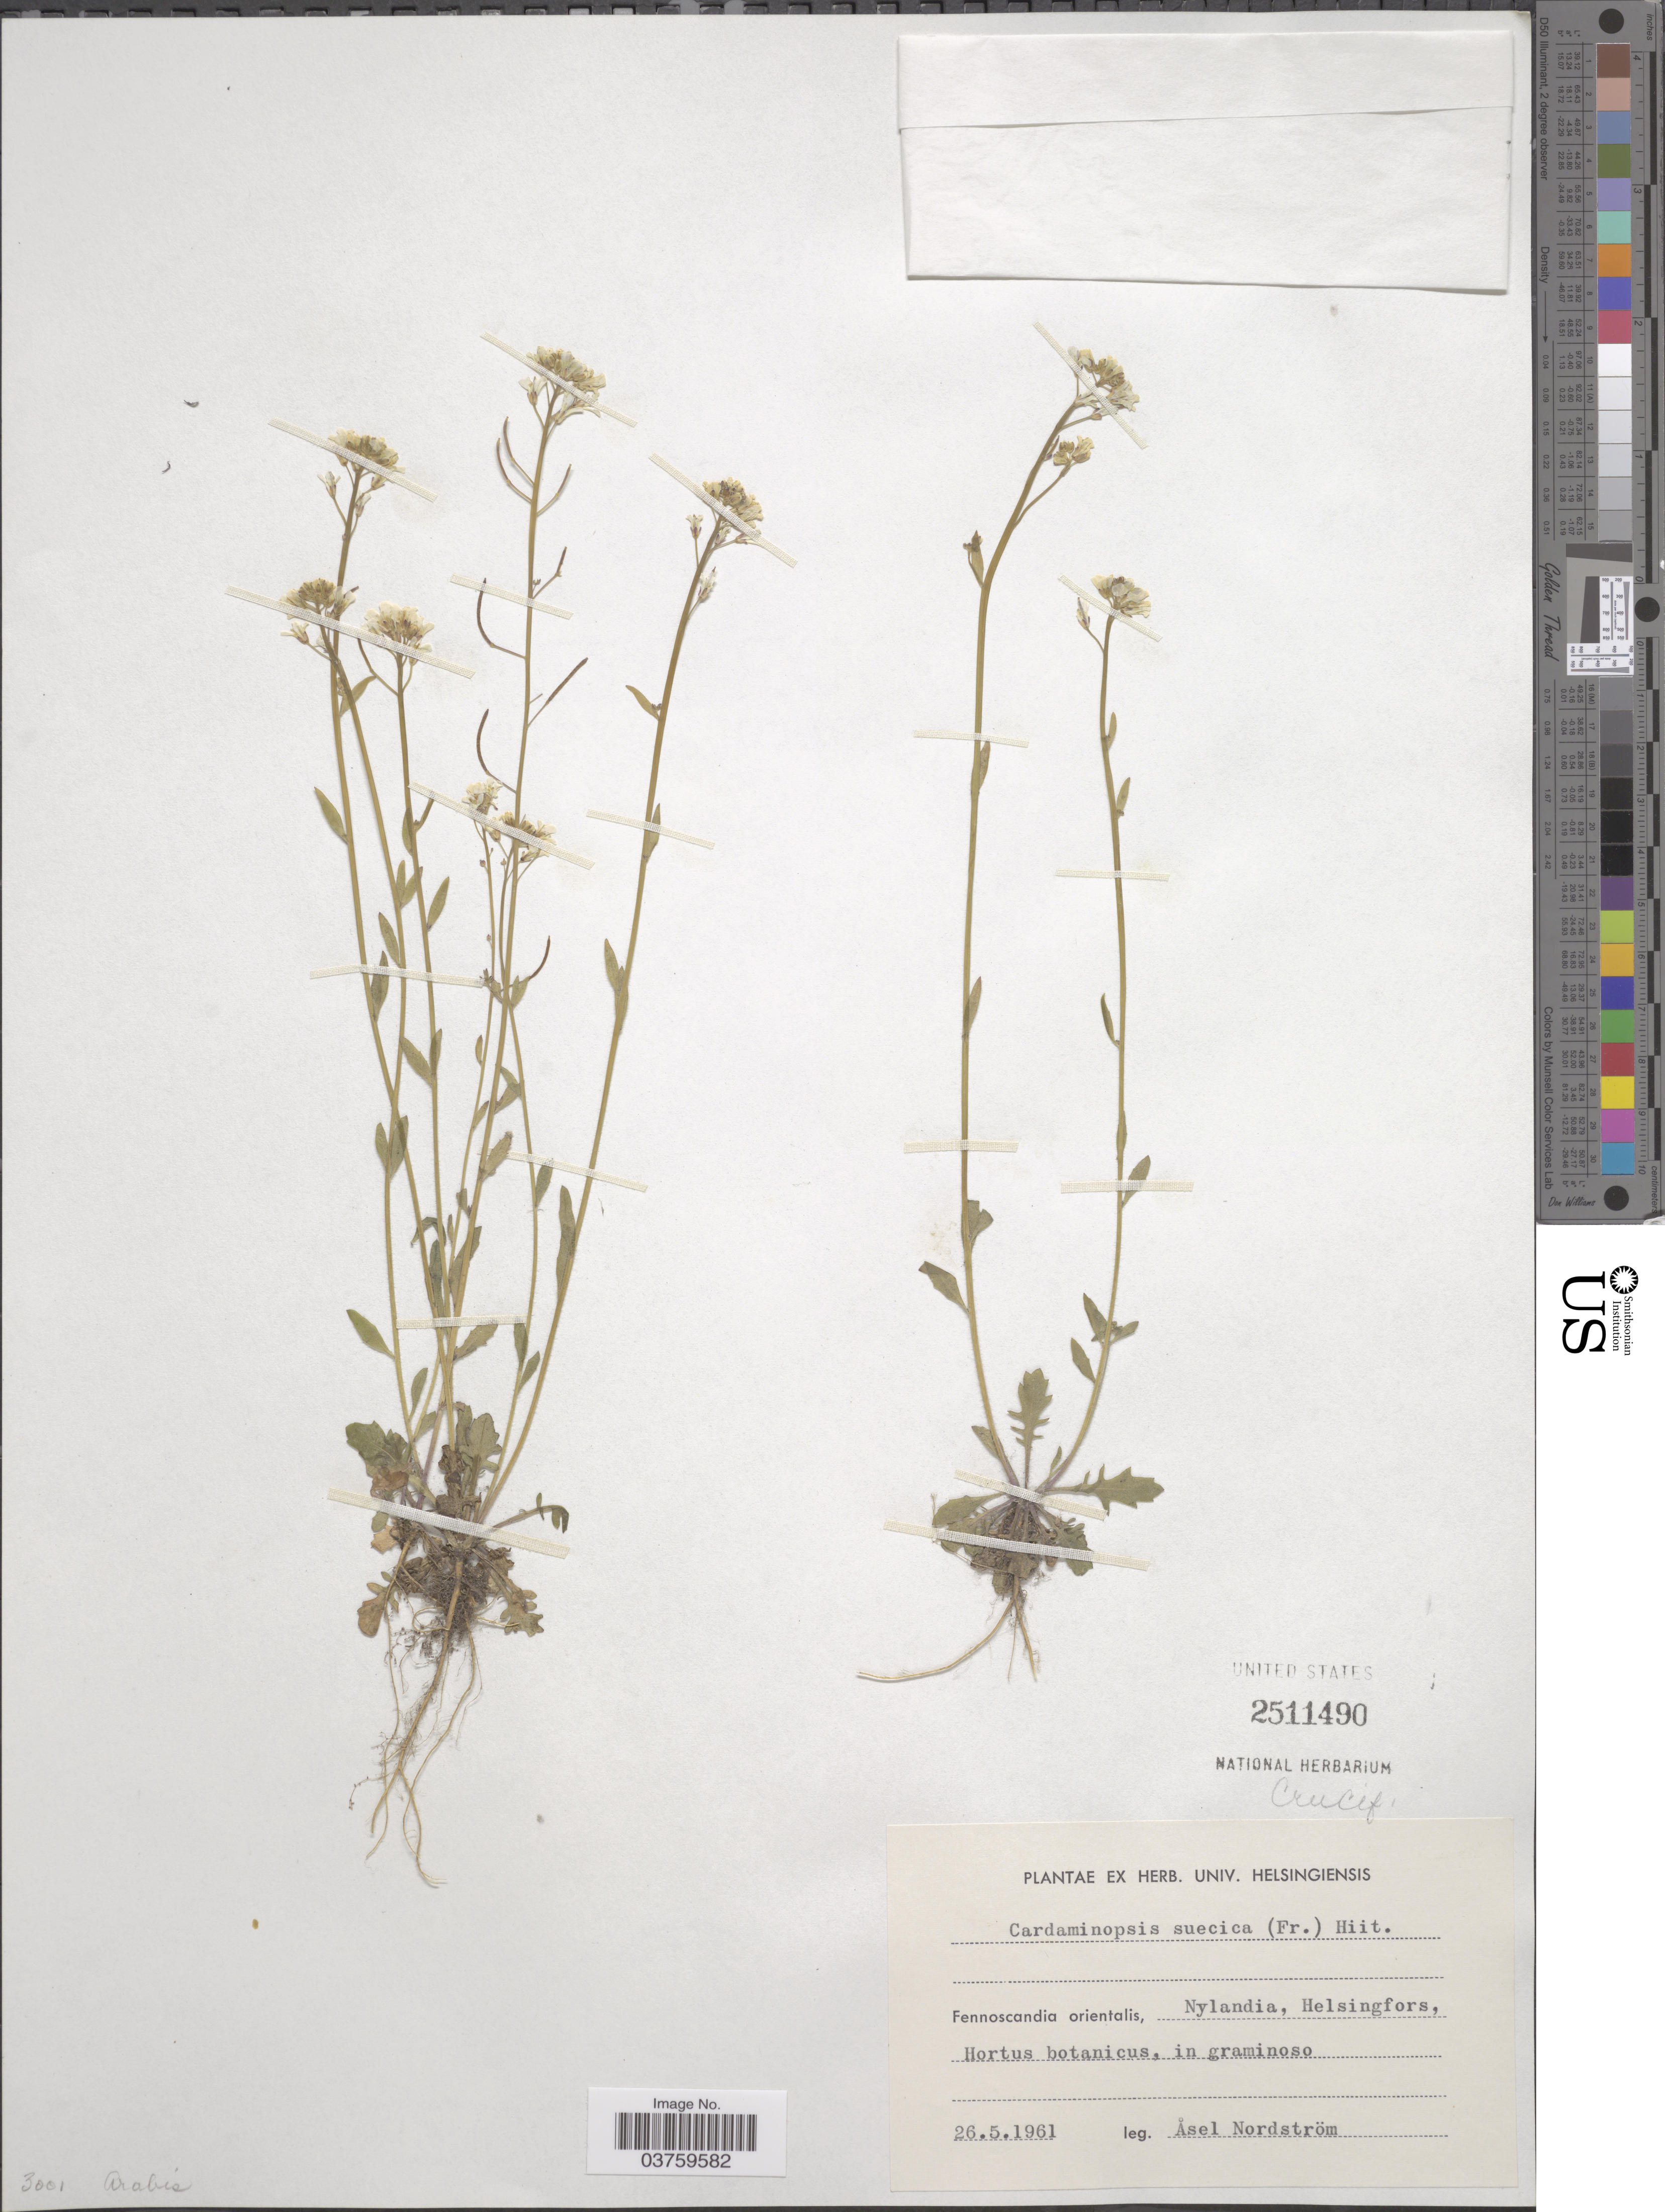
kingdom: Plantae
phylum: Tracheophyta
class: Magnoliopsida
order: Brassicales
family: Brassicaceae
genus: Arabis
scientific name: Arabis suecica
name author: Fr.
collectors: A. Nordström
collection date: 1961-05-26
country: Finland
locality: Fennoscandia orientalis, Nylandia, Helsingfors, Hortus botanicus, in graminoso.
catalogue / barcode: US 2511490